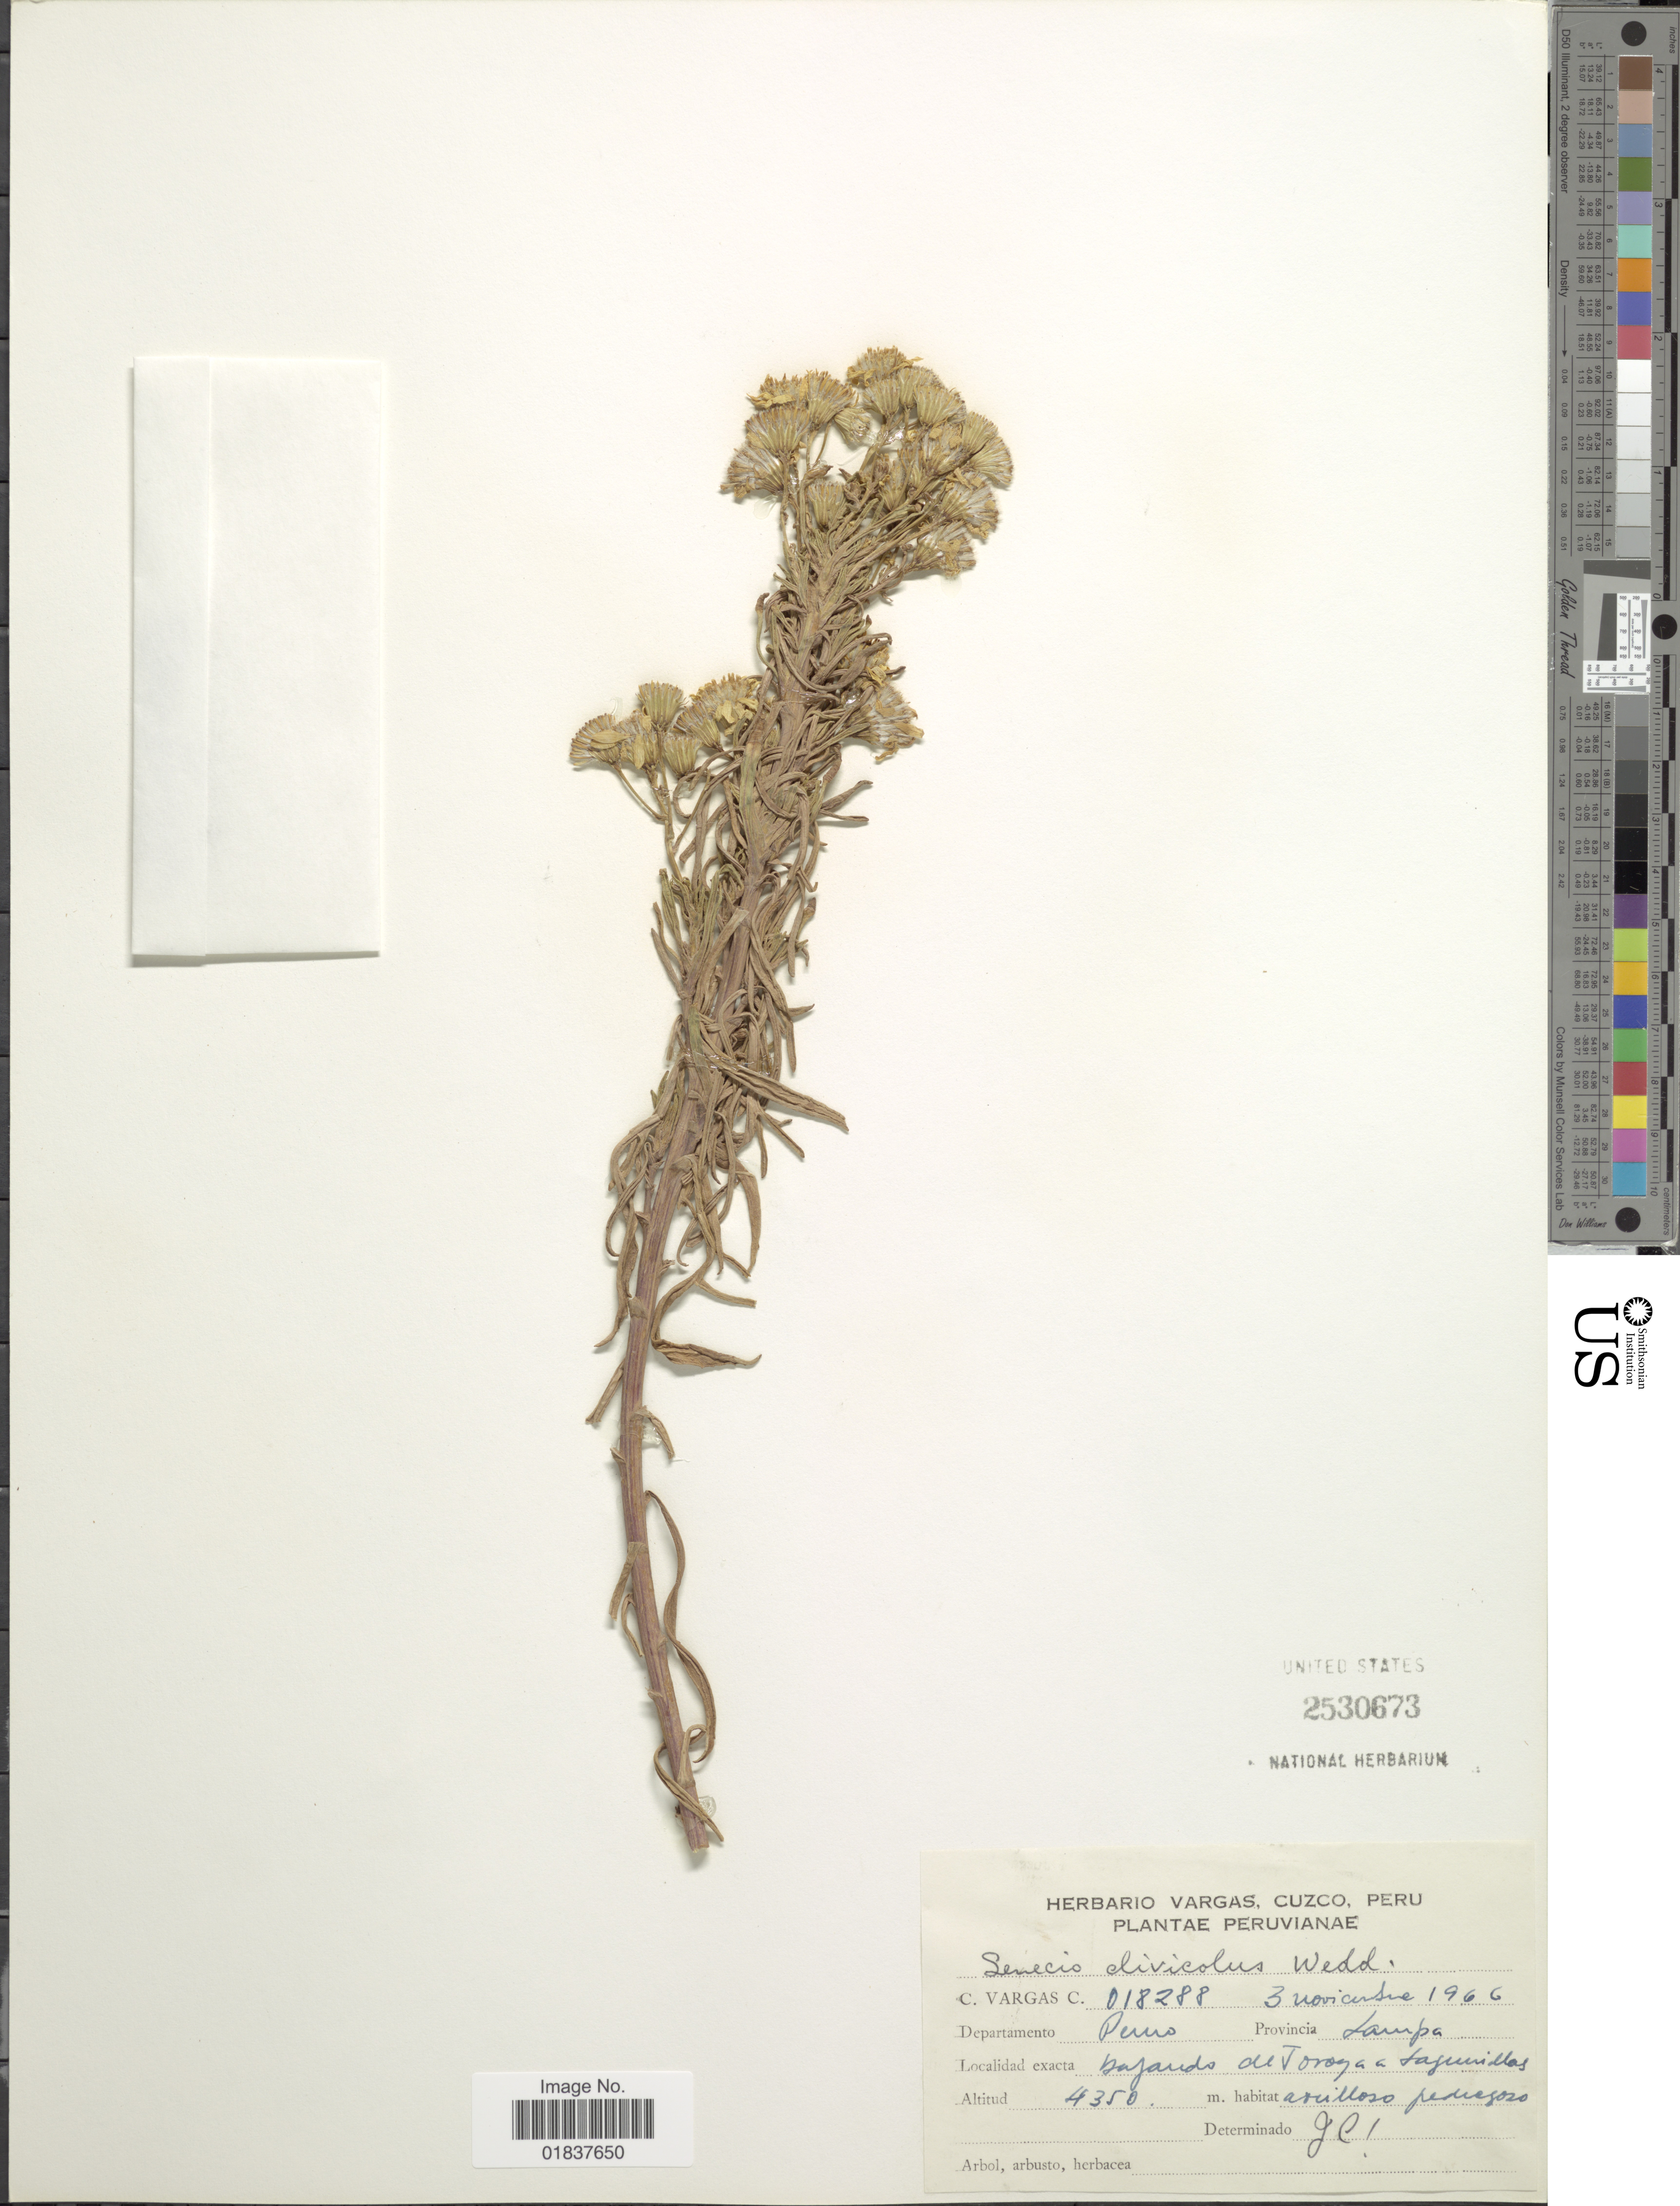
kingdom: Plantae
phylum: Tracheophyta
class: Magnoliopsida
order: Asterales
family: Asteraceae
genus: Senecio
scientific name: Senecio clivicola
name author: Wedd.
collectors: C. Vargas Calderón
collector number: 018288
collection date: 1966-11-03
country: Peru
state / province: Puno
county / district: Lampa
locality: bajando de Toroya a Lagunillas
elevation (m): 4350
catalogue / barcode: US 2530673